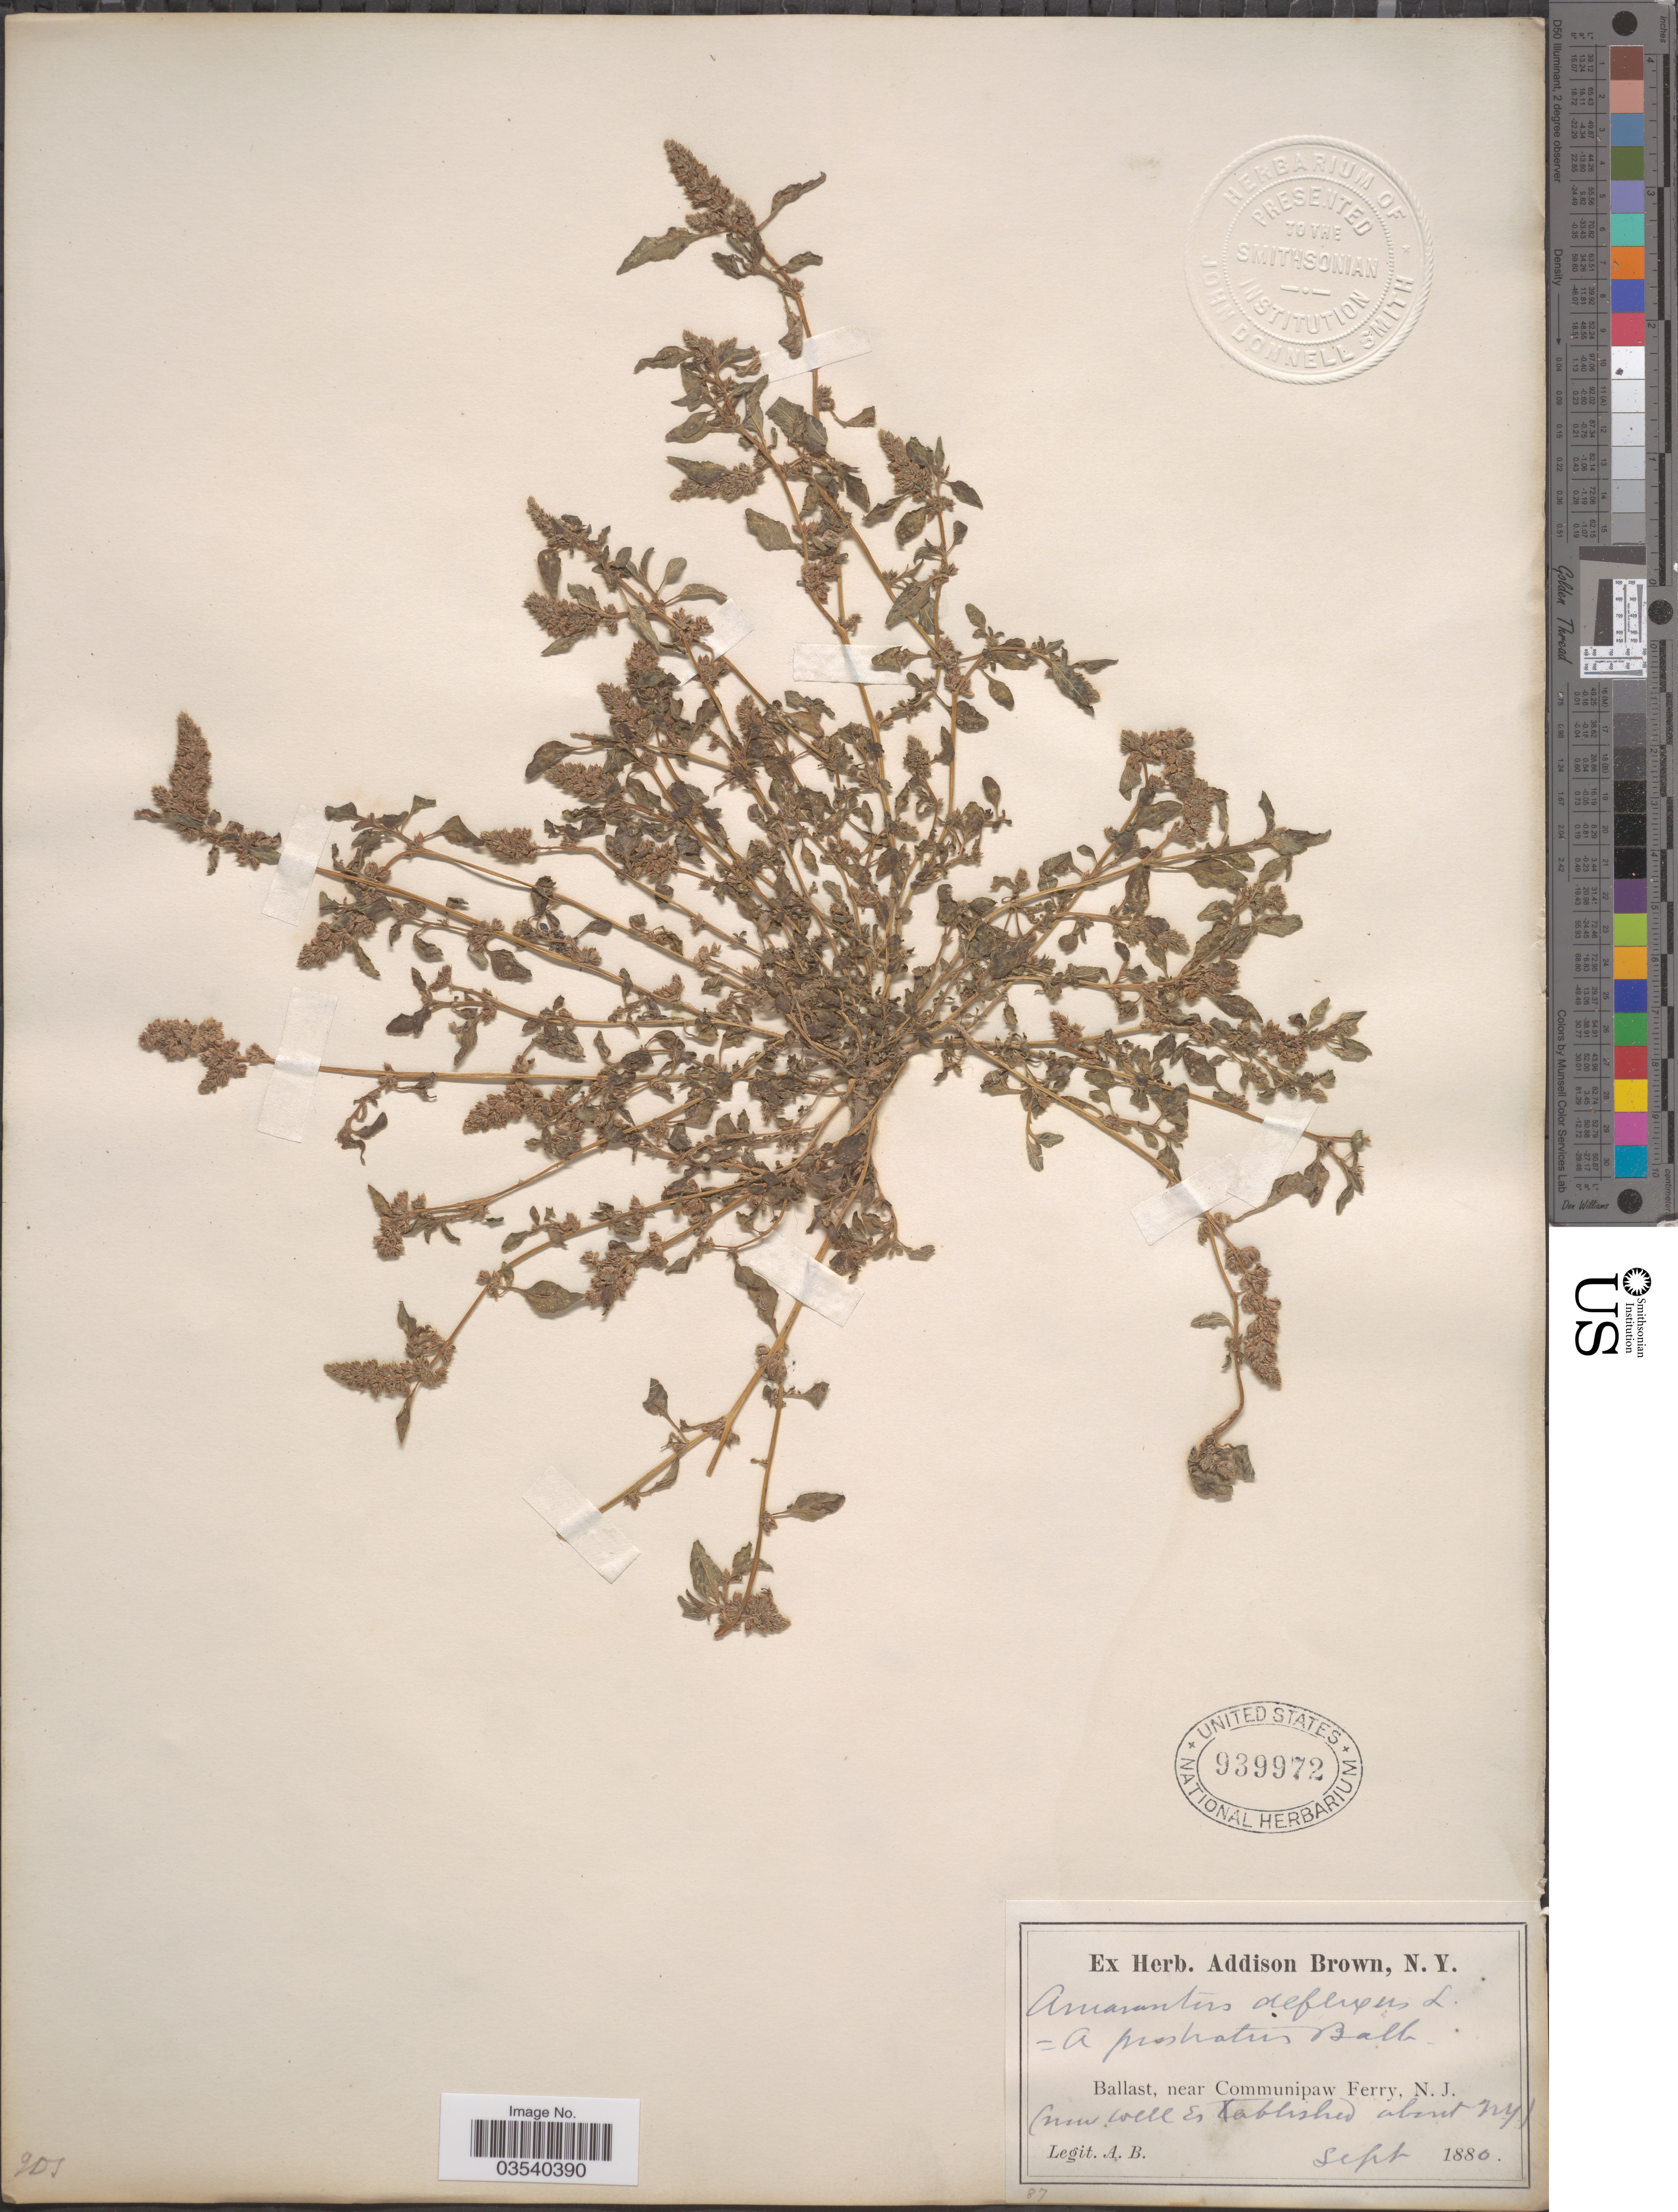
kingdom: Plantae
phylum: Tracheophyta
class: Magnoliopsida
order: Caryophyllales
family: Amaranthaceae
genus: Amaranthus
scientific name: Amaranthus deflexus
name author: L.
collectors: A. Brown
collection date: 1880-09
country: United States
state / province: New Jersey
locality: Ballast, near Communipaw Ferry.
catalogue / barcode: US 939972